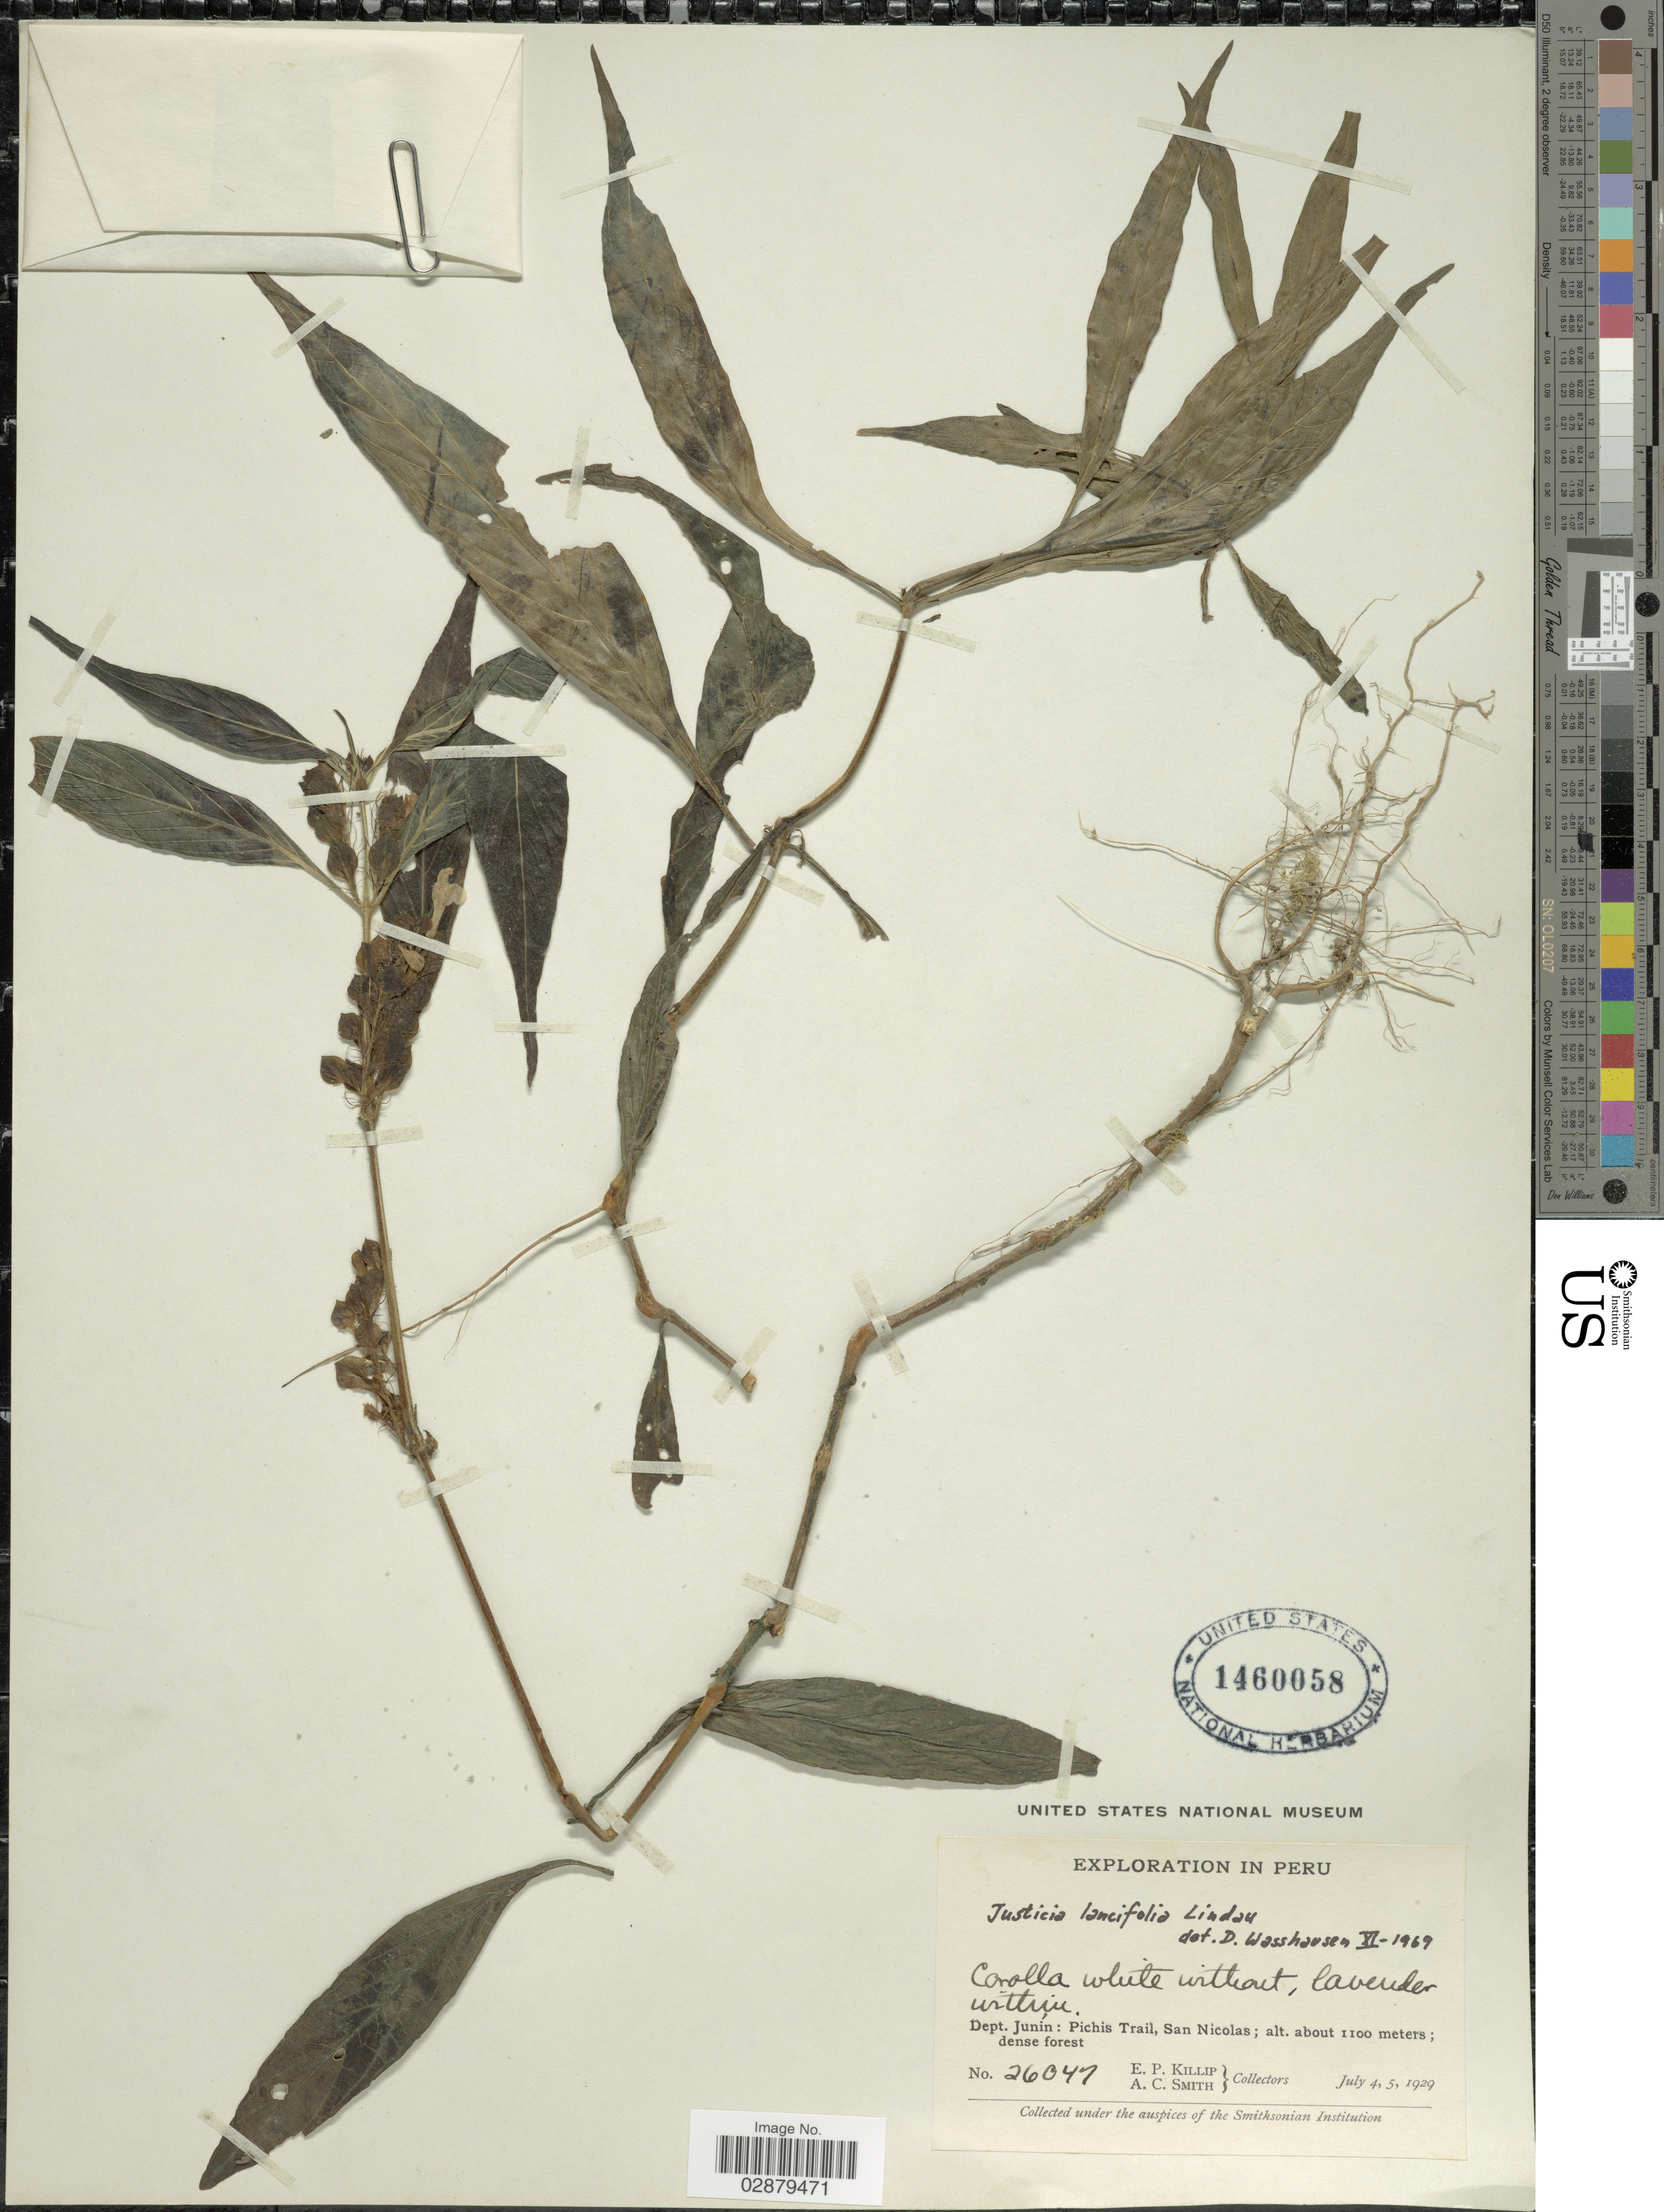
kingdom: Plantae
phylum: Tracheophyta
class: Magnoliopsida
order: Lamiales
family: Acanthaceae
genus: Justicia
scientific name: Justicia lancifolia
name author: (Nees) V.M. Badillo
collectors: E. P. Killip & A. C. Smith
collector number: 26047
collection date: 1929-07-04/1929-07-05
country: Peru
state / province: Junín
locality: Dept. Junín: Pichis Trail, between San Nicolas.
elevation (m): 1100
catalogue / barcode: US 1460058